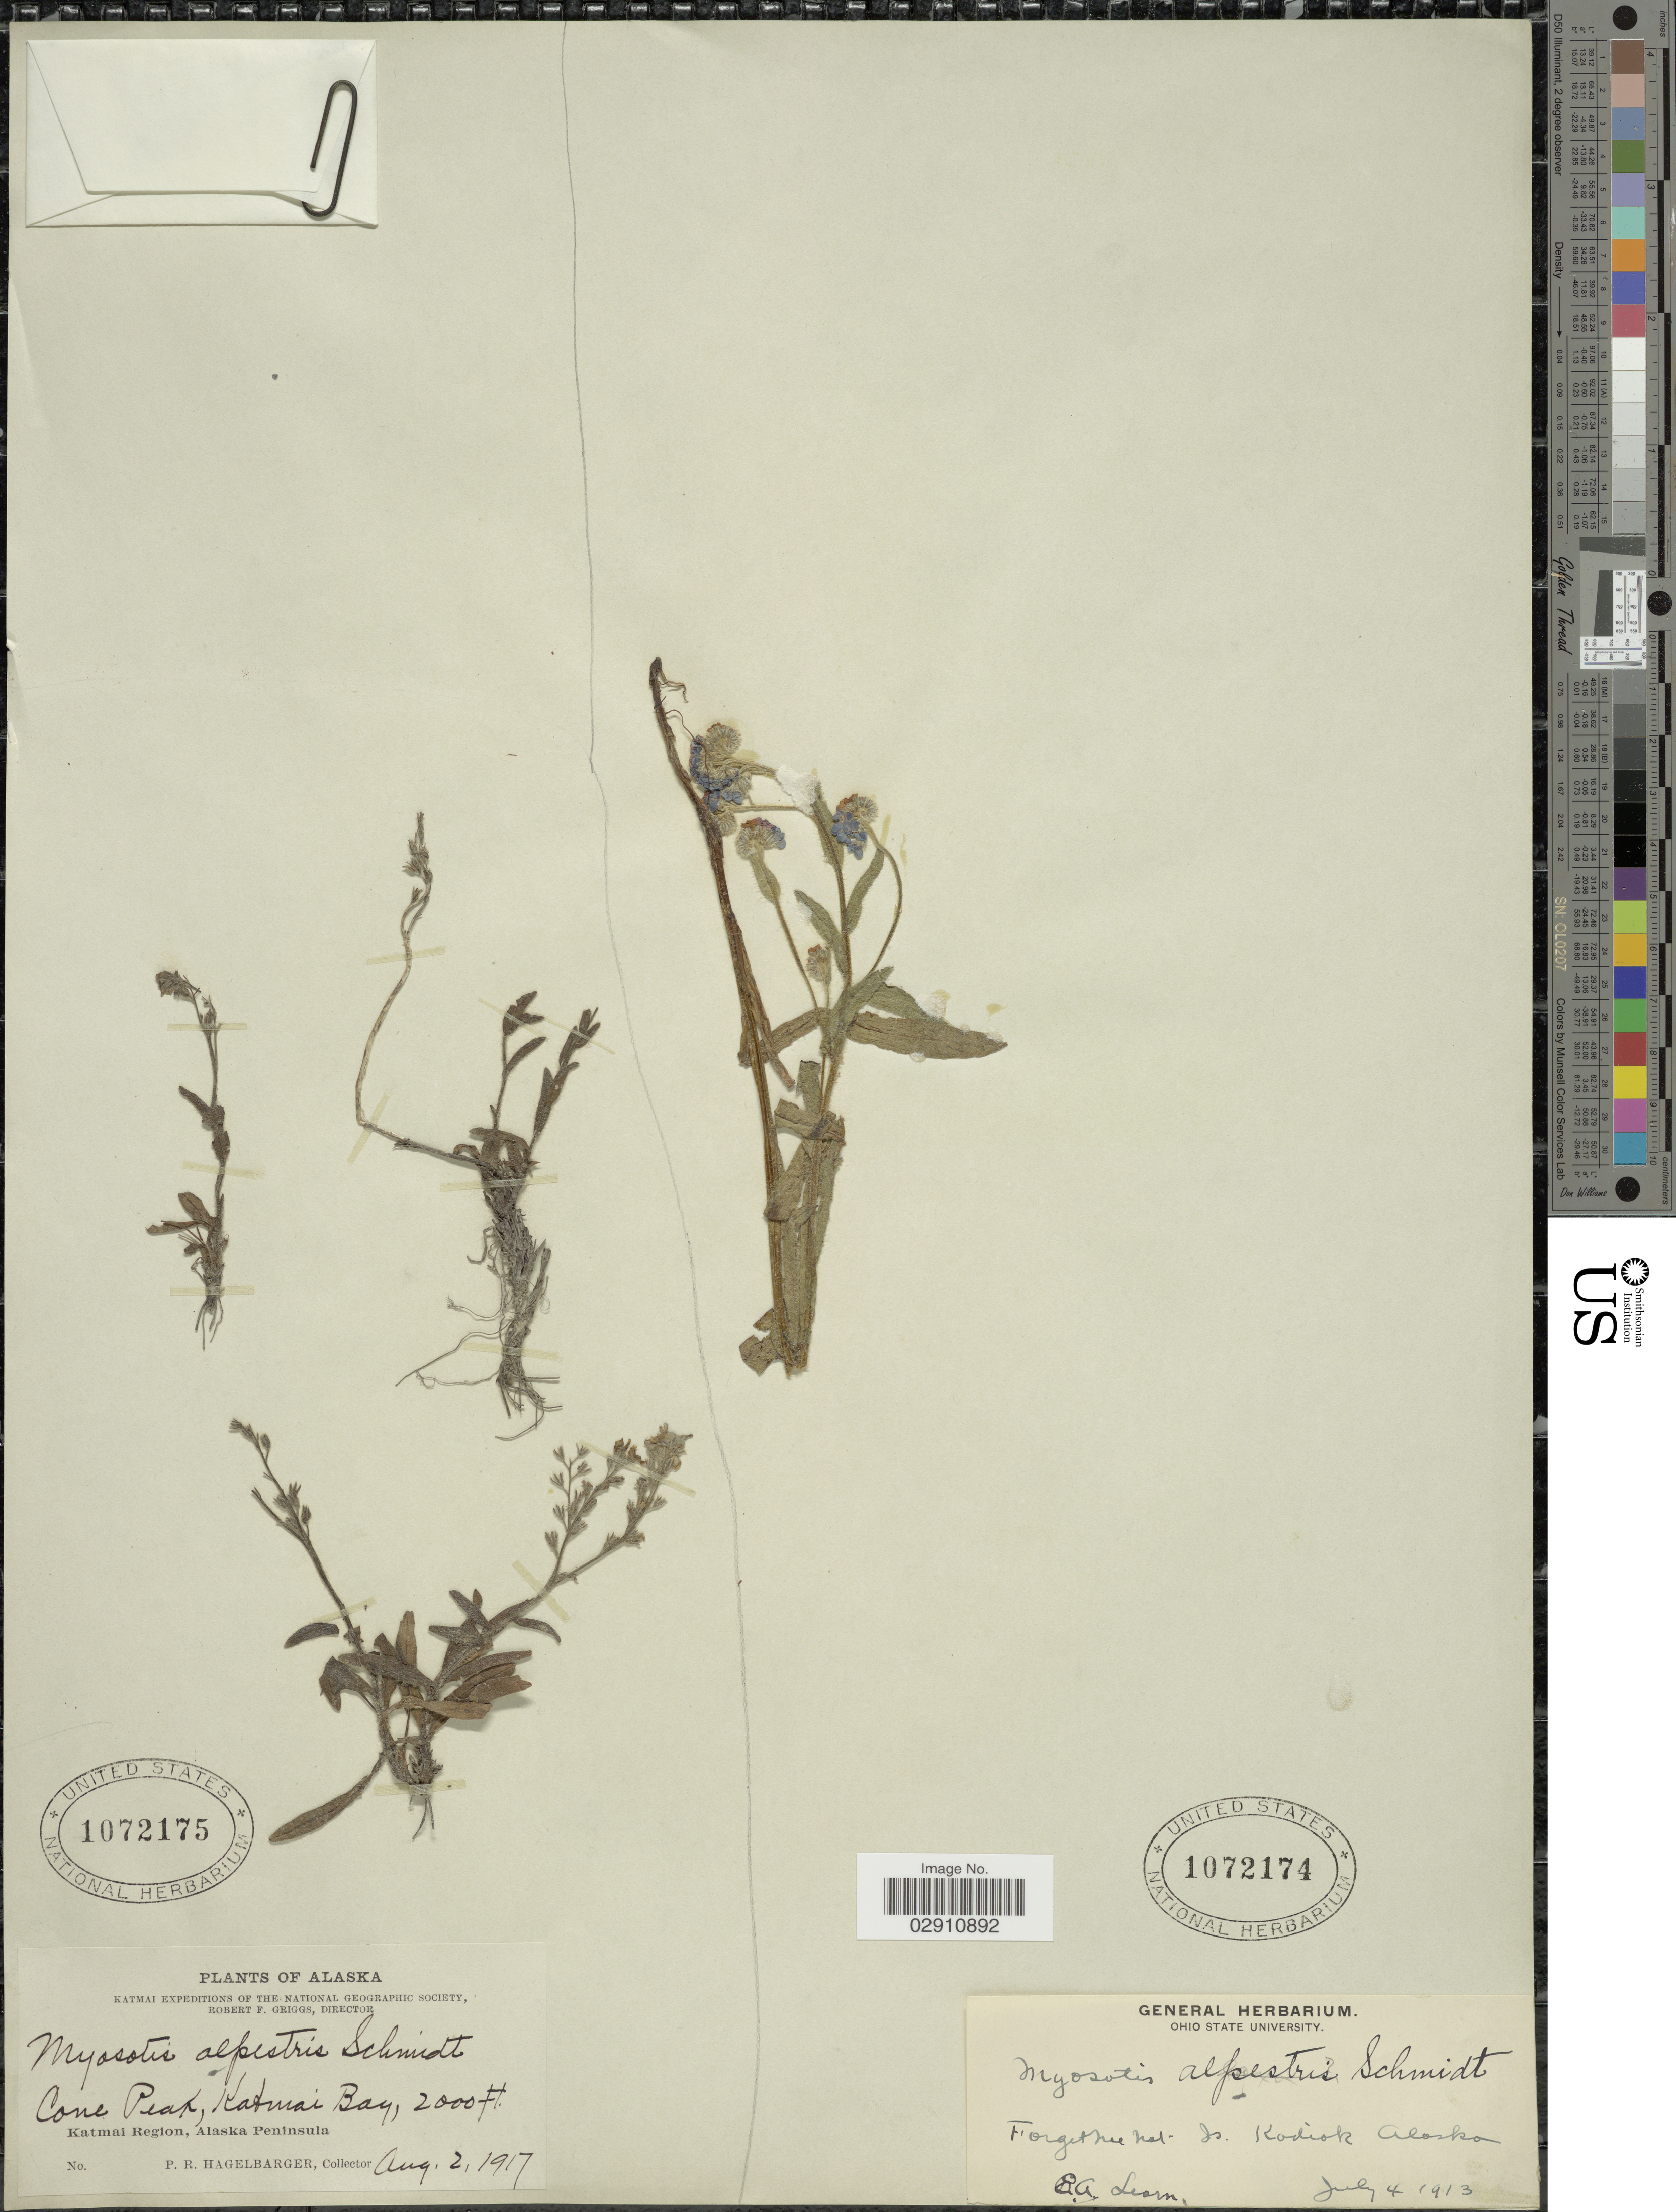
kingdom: Plantae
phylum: Tracheophyta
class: Magnoliopsida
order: Boraginales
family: Boraginaceae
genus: Myosotis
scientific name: Myosotis alpestris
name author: F.W. Schmidt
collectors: P. Hagelbarger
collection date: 1917-08-02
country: United States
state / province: Alaska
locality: Cone Peak, Katmai Bay. Katmai Region, Alaska Peninsula.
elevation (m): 610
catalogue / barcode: US 1072175